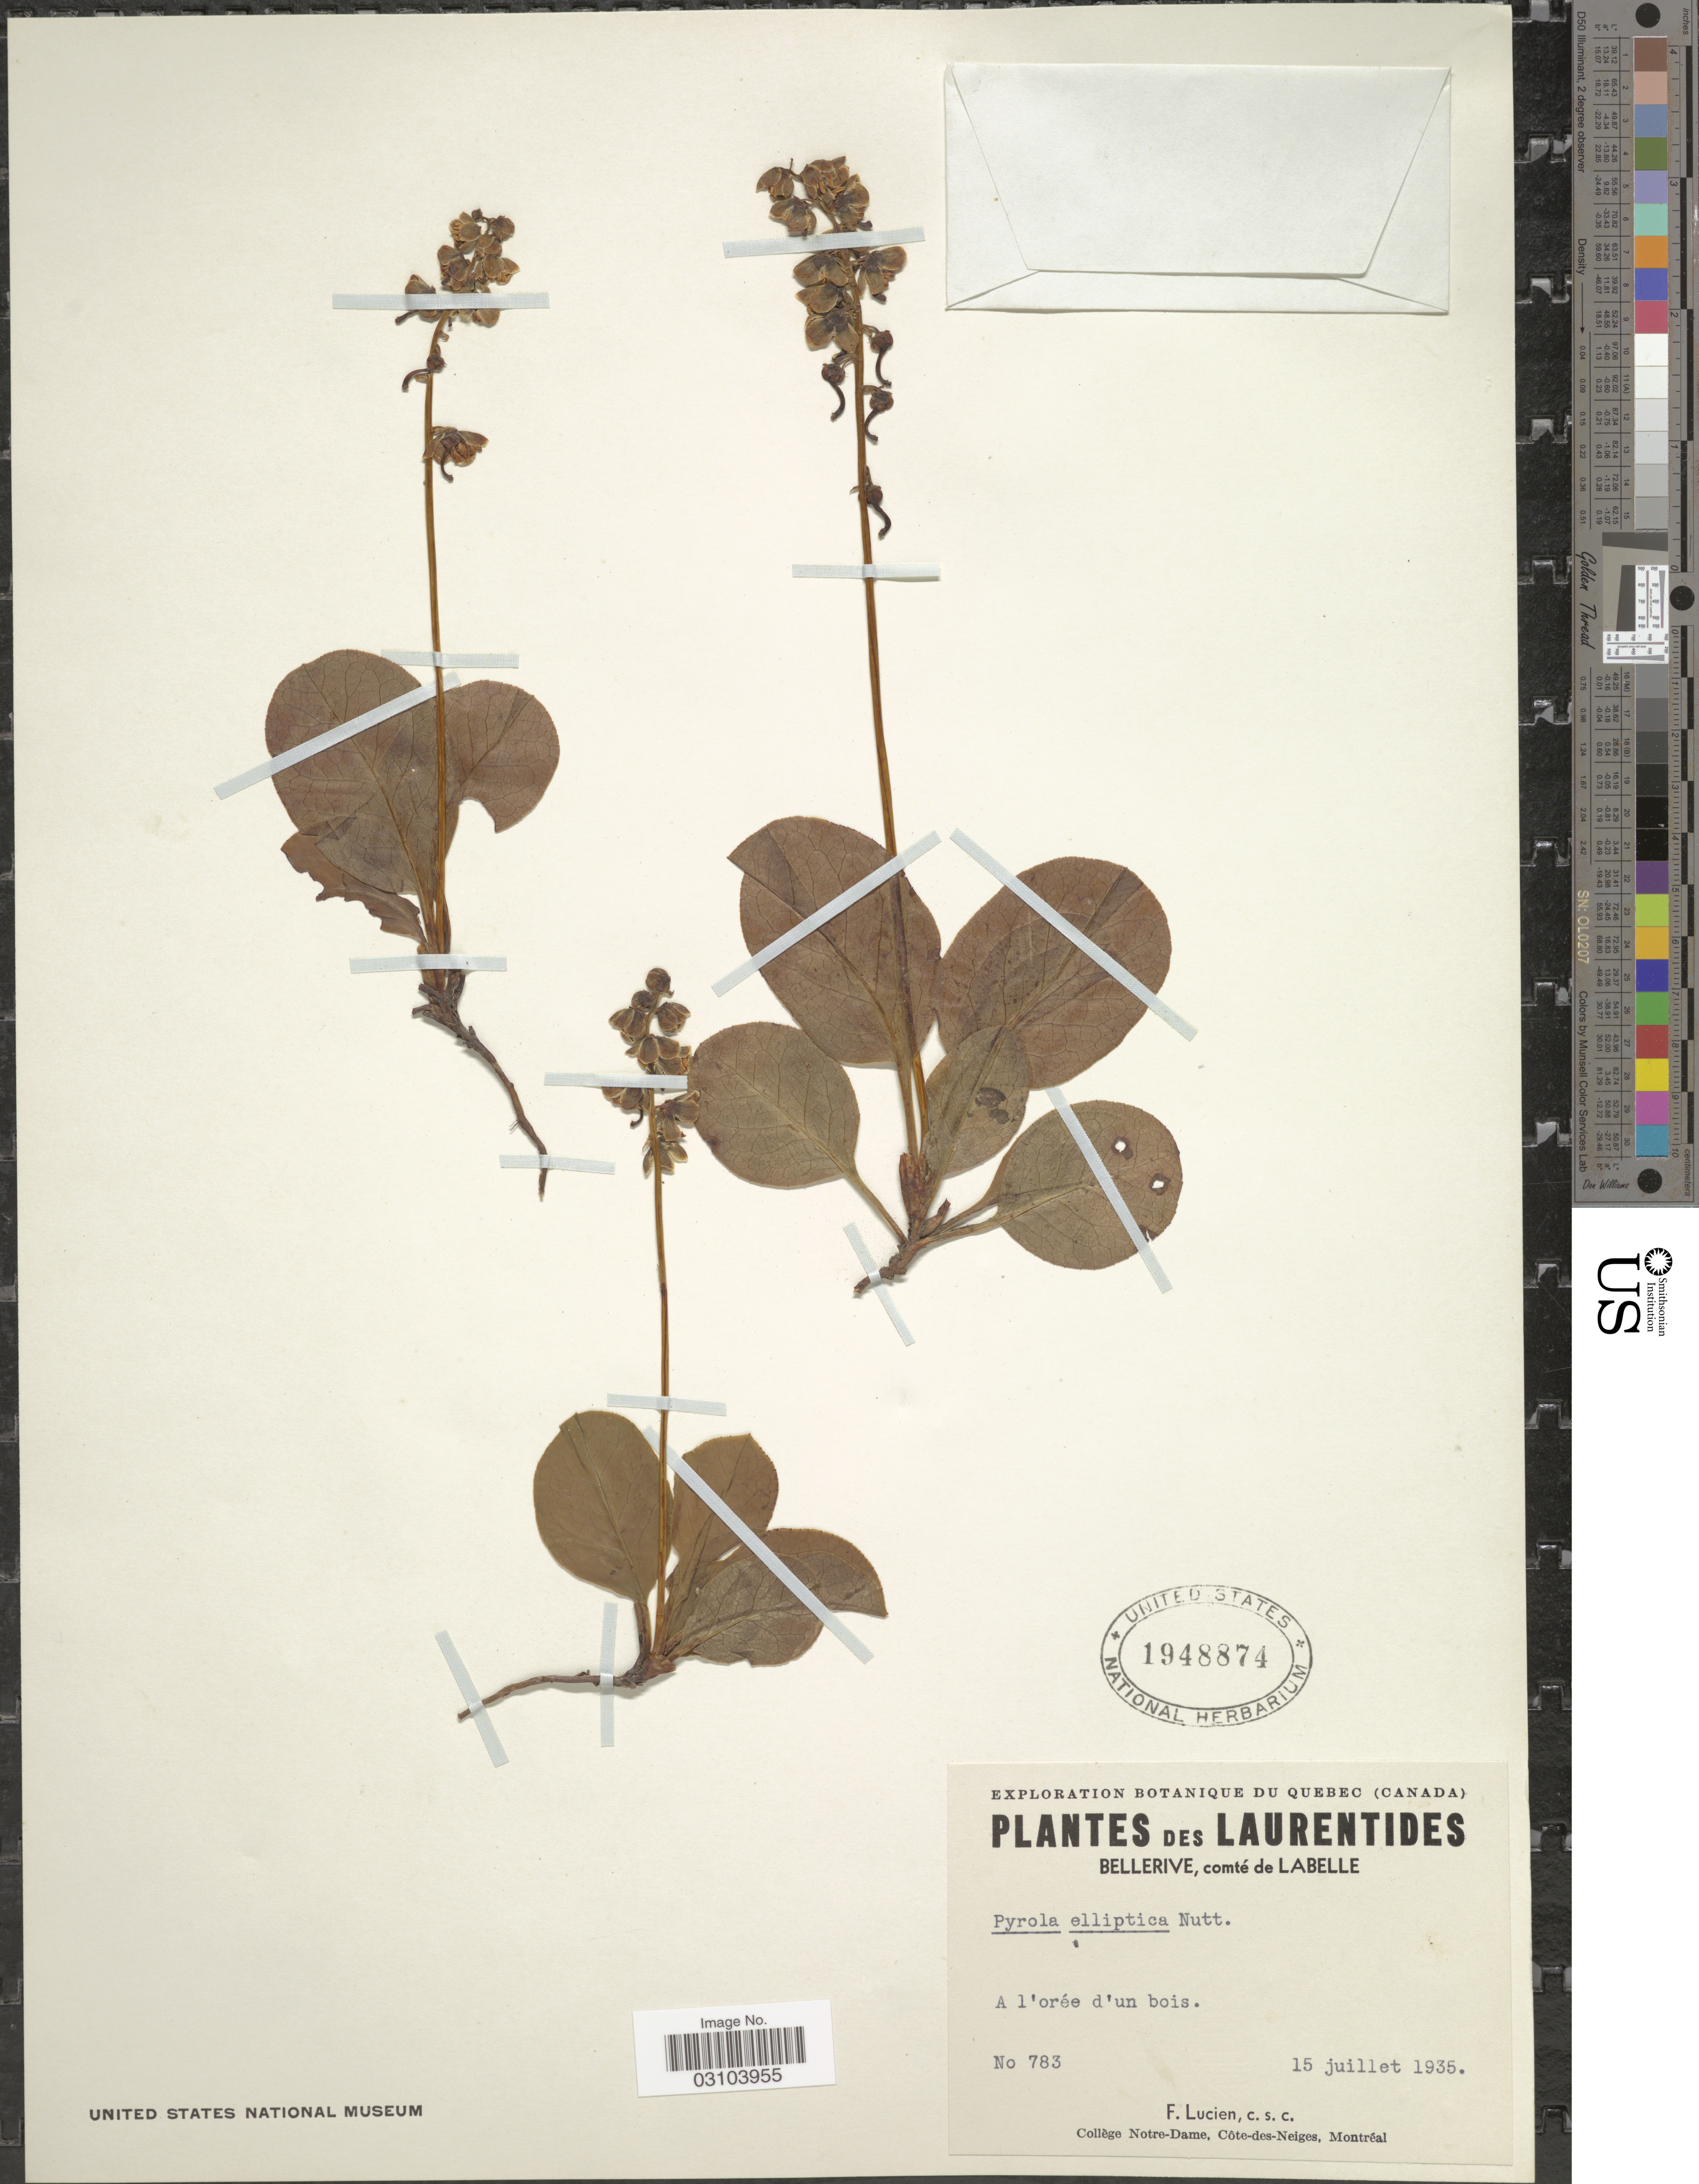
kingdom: Plantae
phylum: Tracheophyta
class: Magnoliopsida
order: Ericales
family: Ericaceae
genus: Pyrola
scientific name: Pyrola elliptica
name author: Nutt.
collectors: F. Lucien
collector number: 783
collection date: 1935-07-15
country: Canada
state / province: Quebec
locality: Laurentides. Bellerive, comté de Labelle. A l'orée d'un bois.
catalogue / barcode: US 1948874